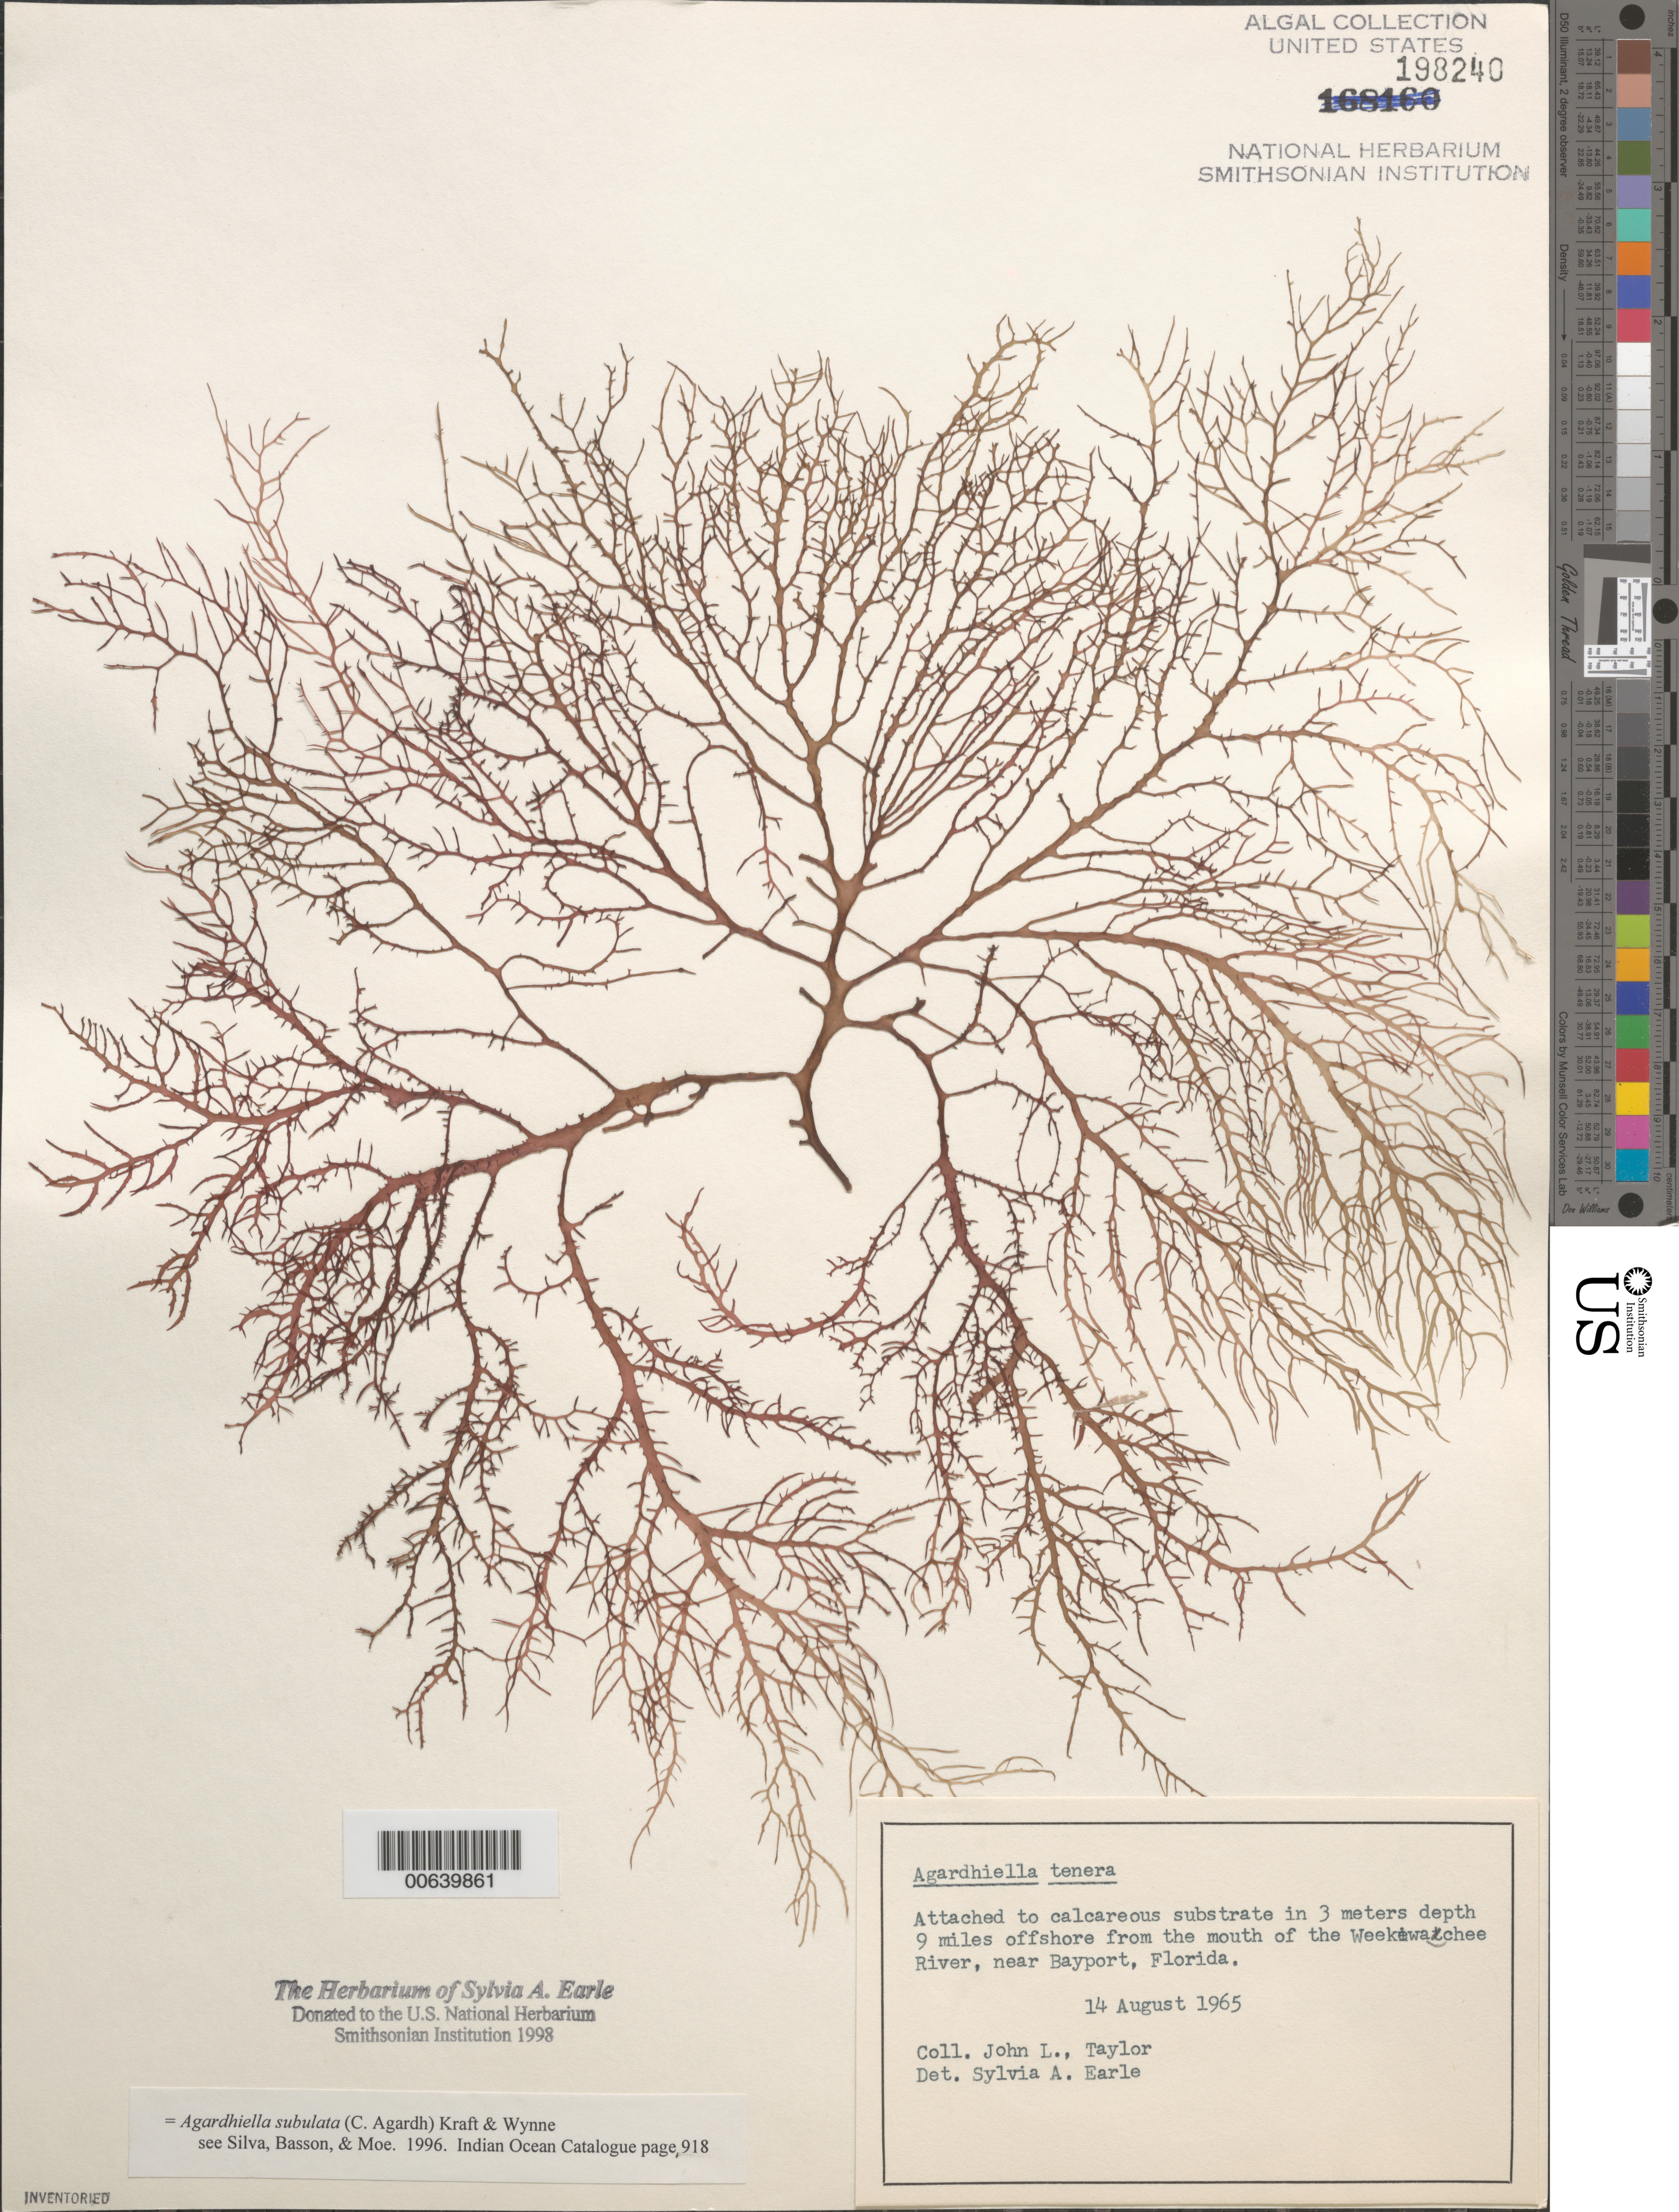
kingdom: Plantae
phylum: Rhodophyta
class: Florideophyceae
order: Gigartinales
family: Solieriaceae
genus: Agardhiella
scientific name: Agardhiella subulata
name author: (C. Agardh) G.T.Kraft & M.J. Wynne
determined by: Earle, S. A.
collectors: J. L. Taylor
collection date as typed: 14 Aug 1965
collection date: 1965-08-14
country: United States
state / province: Florida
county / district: Hernando County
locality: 9 miles off Weeki Wachee River mouth, near Bayport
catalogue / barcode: US 198240